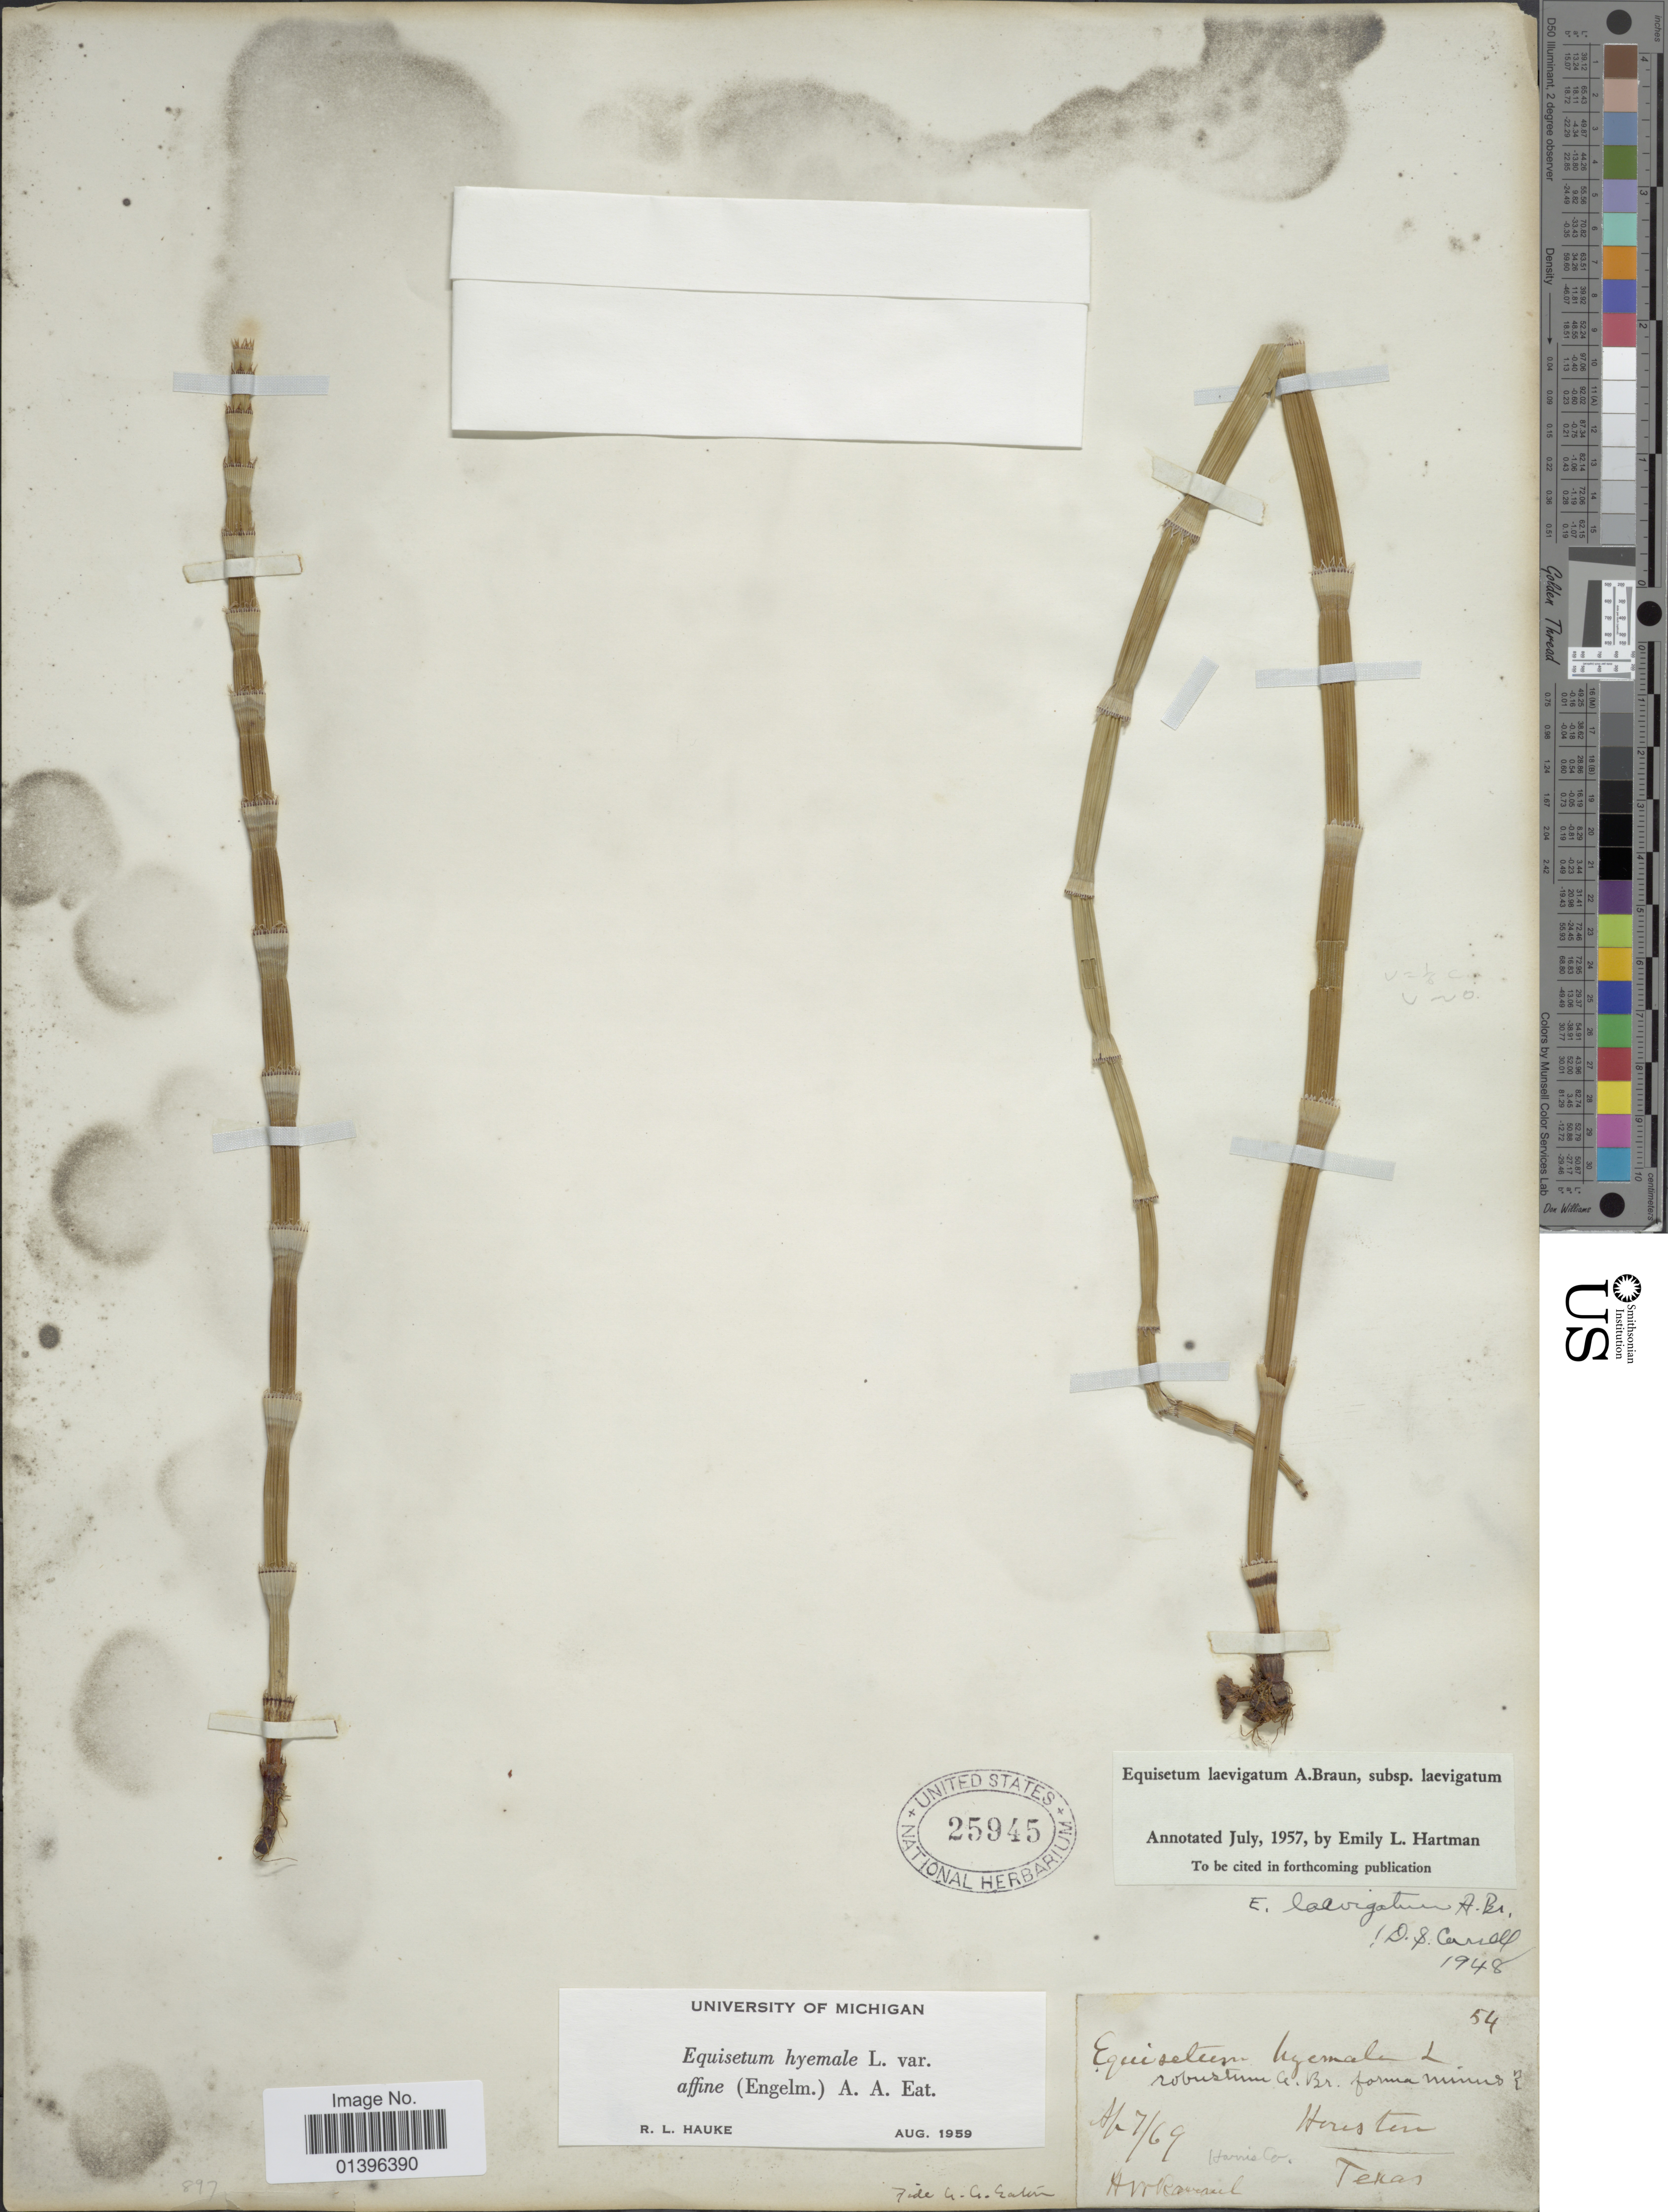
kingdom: Plantae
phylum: Tracheophyta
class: Polypodiopsida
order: Equisetales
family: Equisetaceae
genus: Equisetum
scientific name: Equisetum hyemale var. affine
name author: (Engelm.) A.A. Eaton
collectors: H. Ravenel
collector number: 54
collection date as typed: Transcribed d/m/y: 7/4/69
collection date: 1869-04-07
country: United States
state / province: Texas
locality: Harris Co.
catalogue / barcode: US 25945